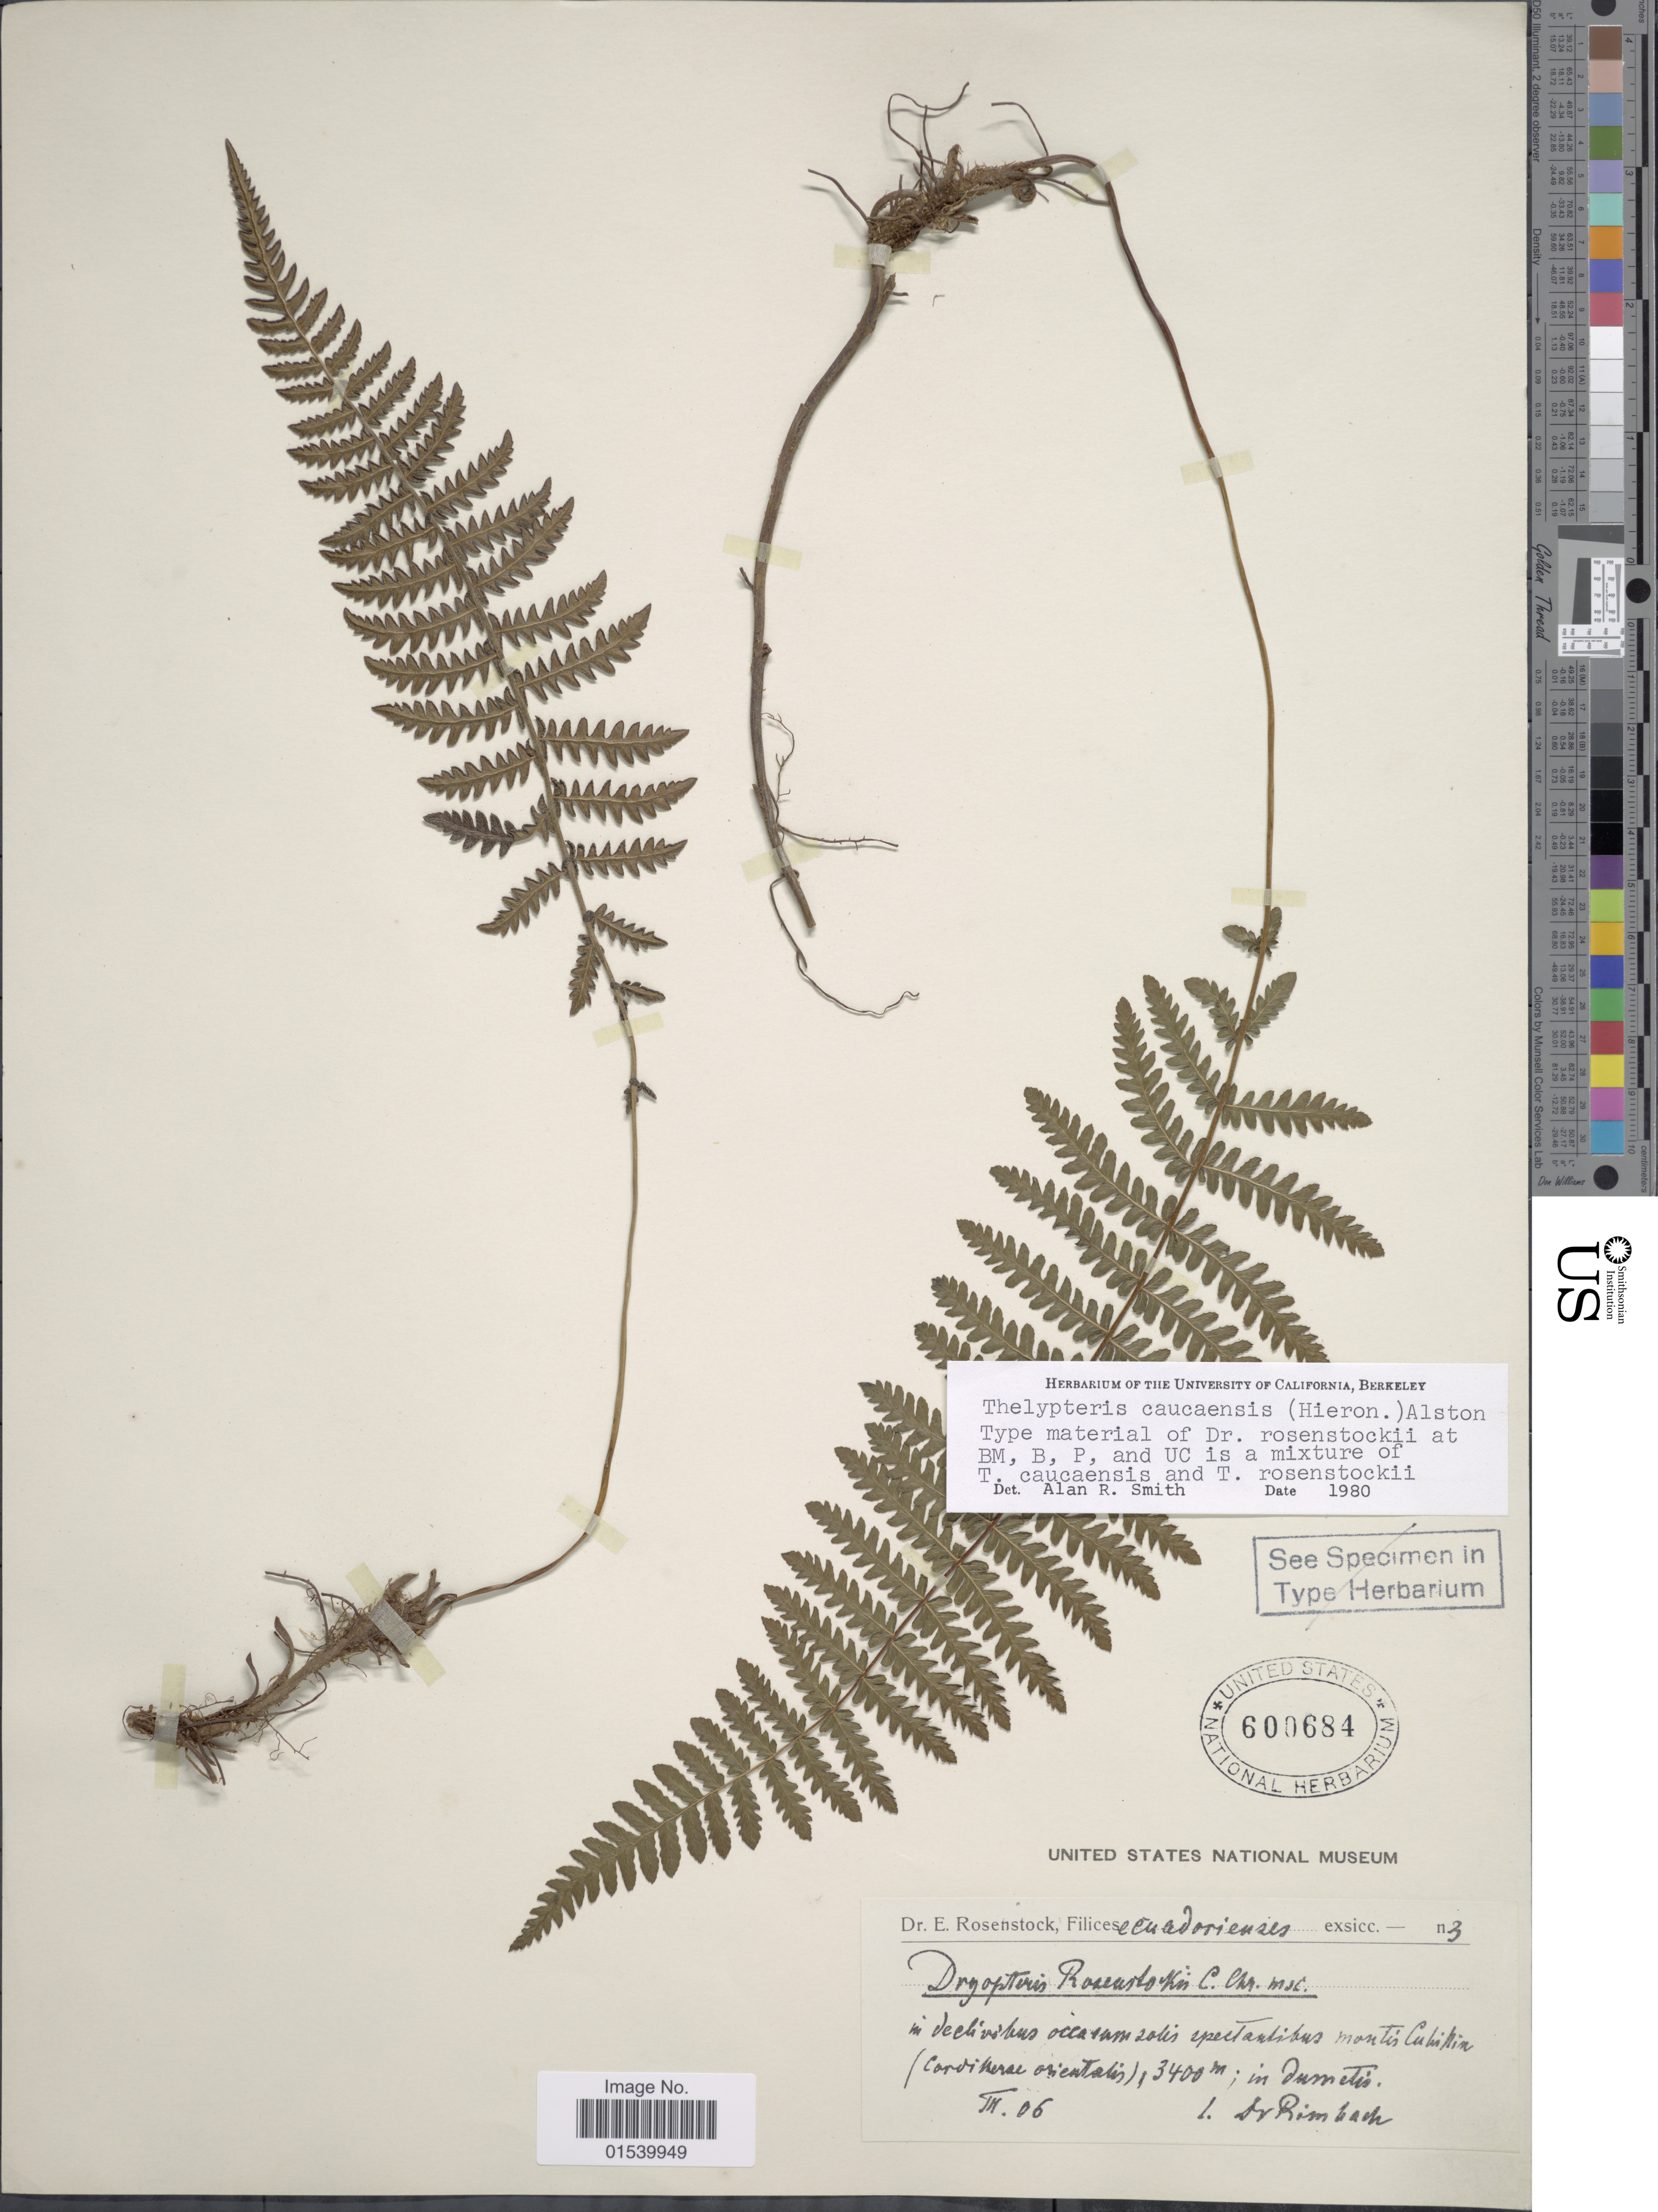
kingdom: Plantae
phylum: Tracheophyta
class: Polypodiopsida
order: Polypodiales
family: Thelypteridaceae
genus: Amauropelta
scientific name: Amauropelta caucaensis (Hieron.) comb. nov., ined. 2015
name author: (Hieron.)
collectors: Rimbach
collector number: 3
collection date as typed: Transcribed d/m/y: /3/6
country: Ecuador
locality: In declivibus occsam solis spectantibus montis Cubillin (cordillerae orientalis) [interpreted]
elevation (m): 3400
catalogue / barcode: US 600684